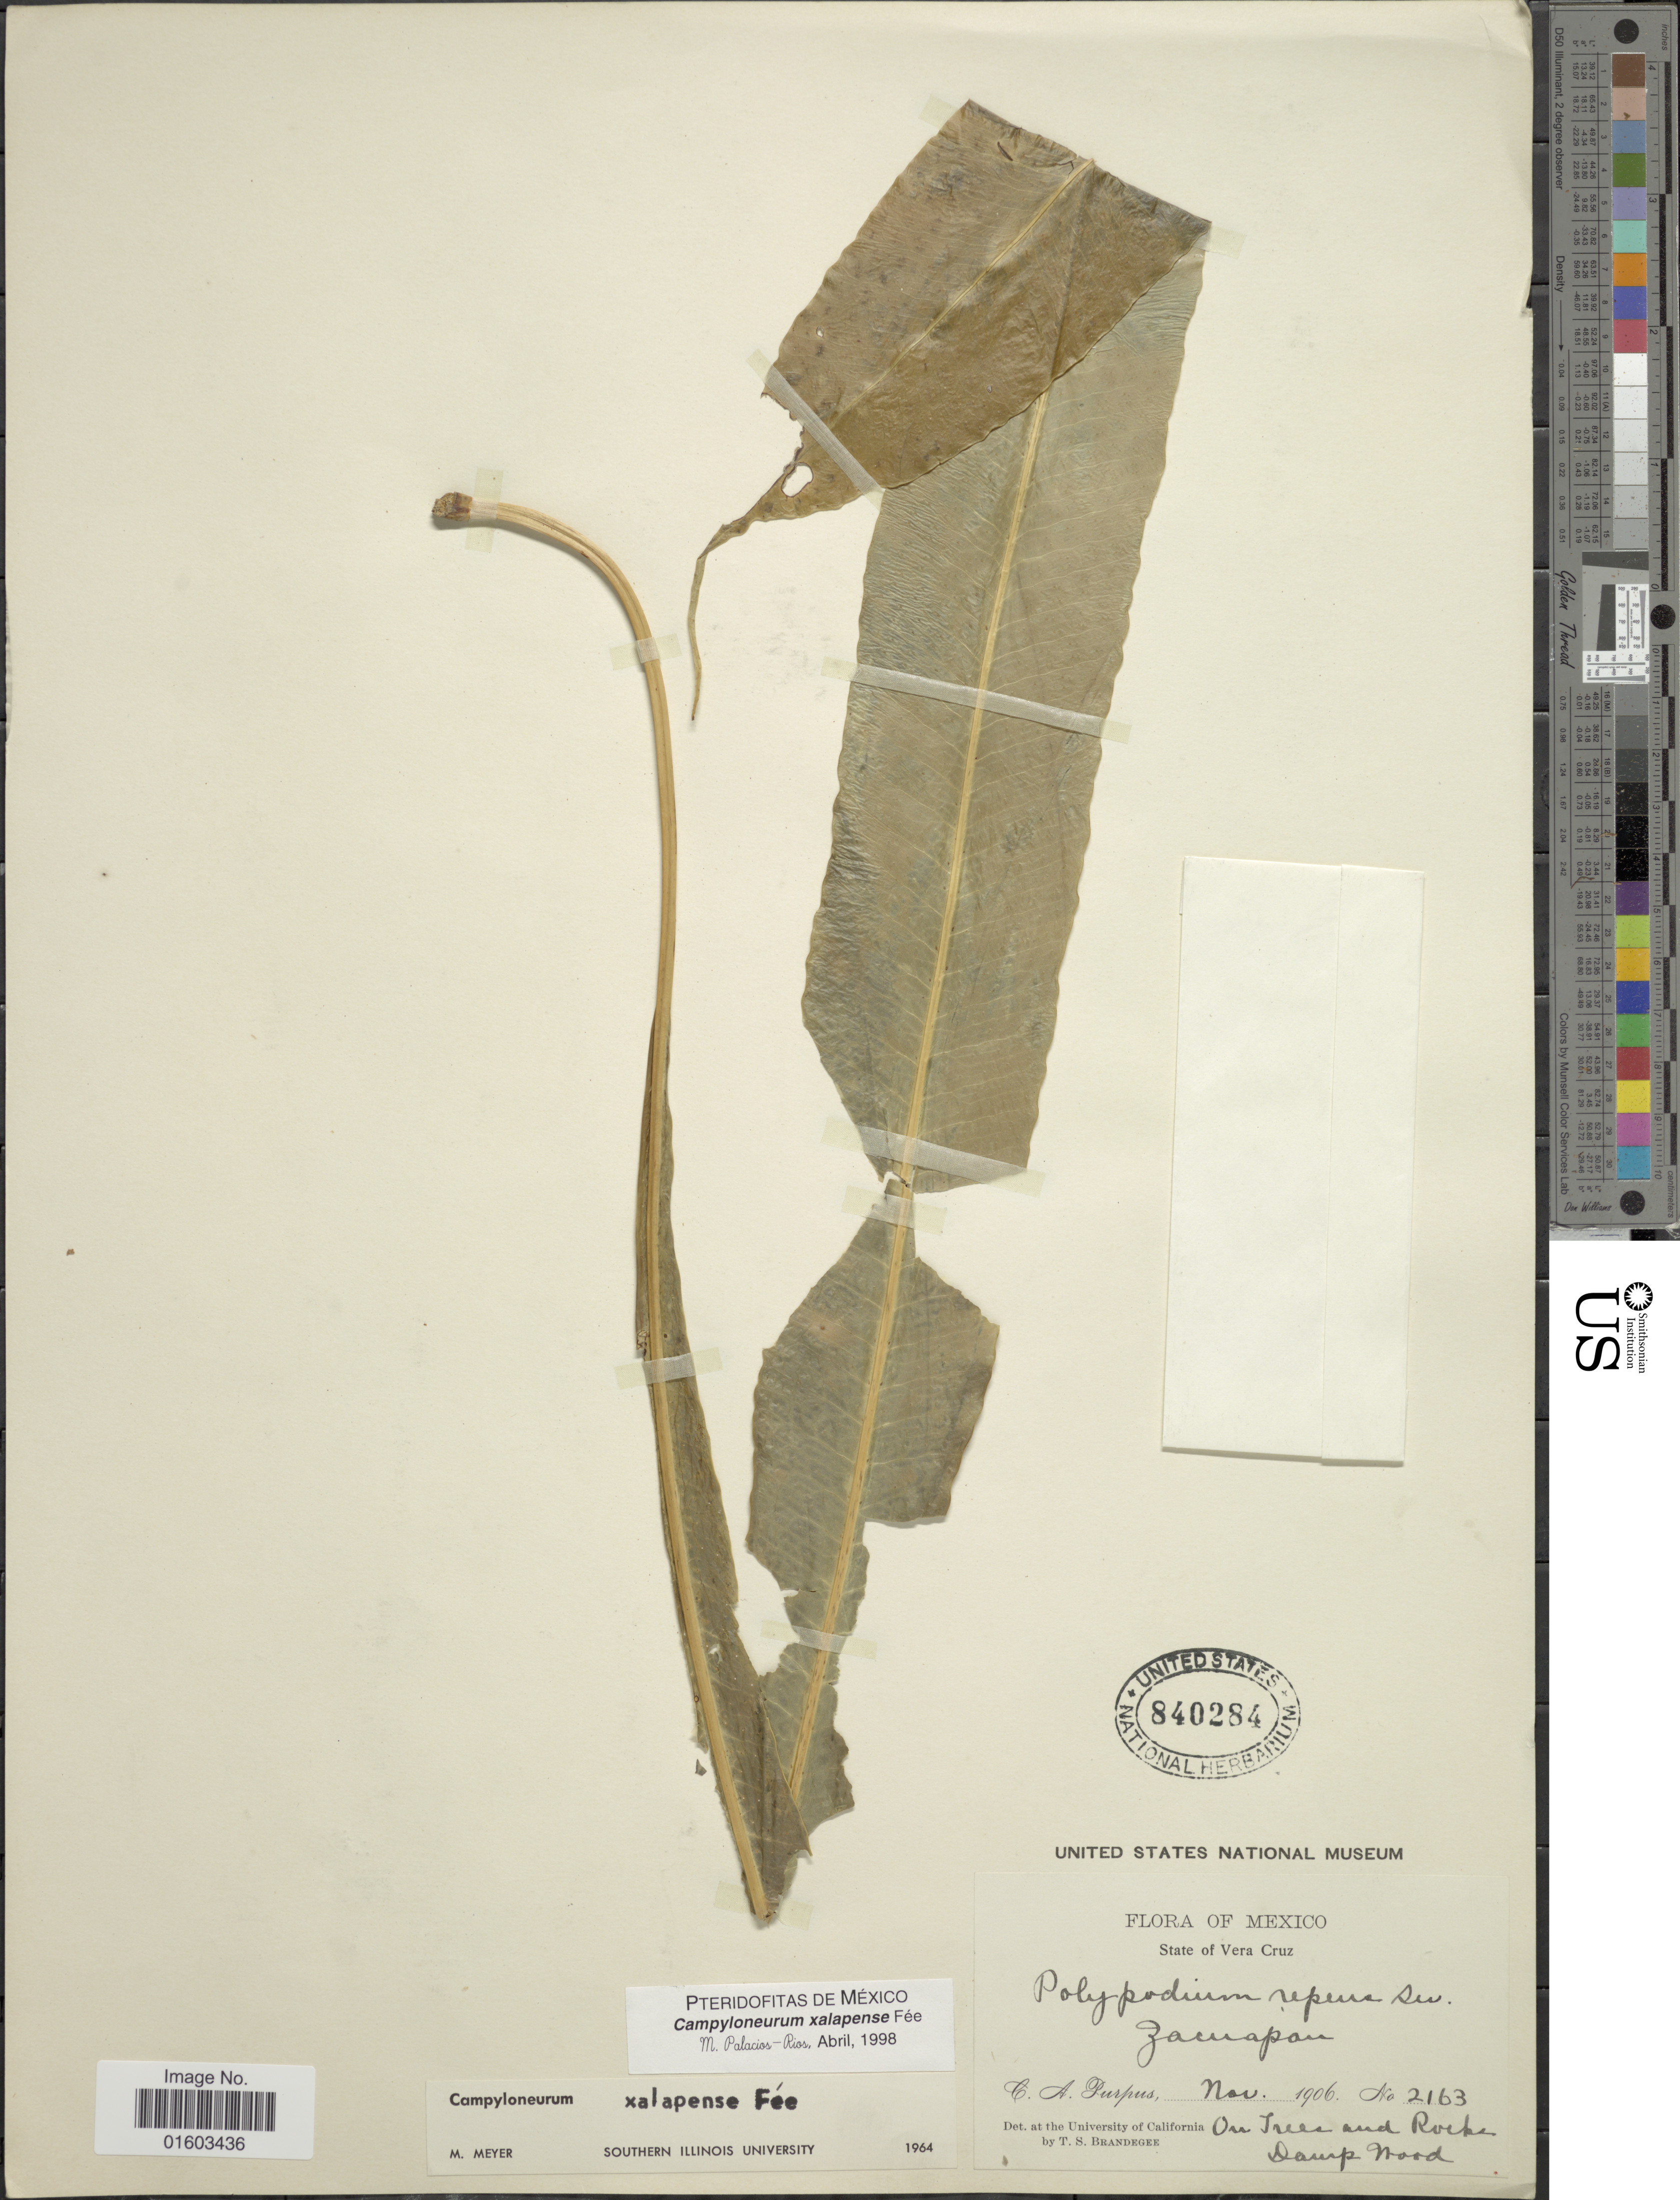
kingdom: Plantae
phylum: Tracheophyta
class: Polypodiopsida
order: Polypodiales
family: Polypodiaceae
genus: Campyloneurum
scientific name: Campyloneurum xalapense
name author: Fée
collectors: C. A. Purpus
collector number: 2163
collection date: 1906-11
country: Mexico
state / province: Veracruz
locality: State of Vera Cruz, Zacuapan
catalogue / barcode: US 840284